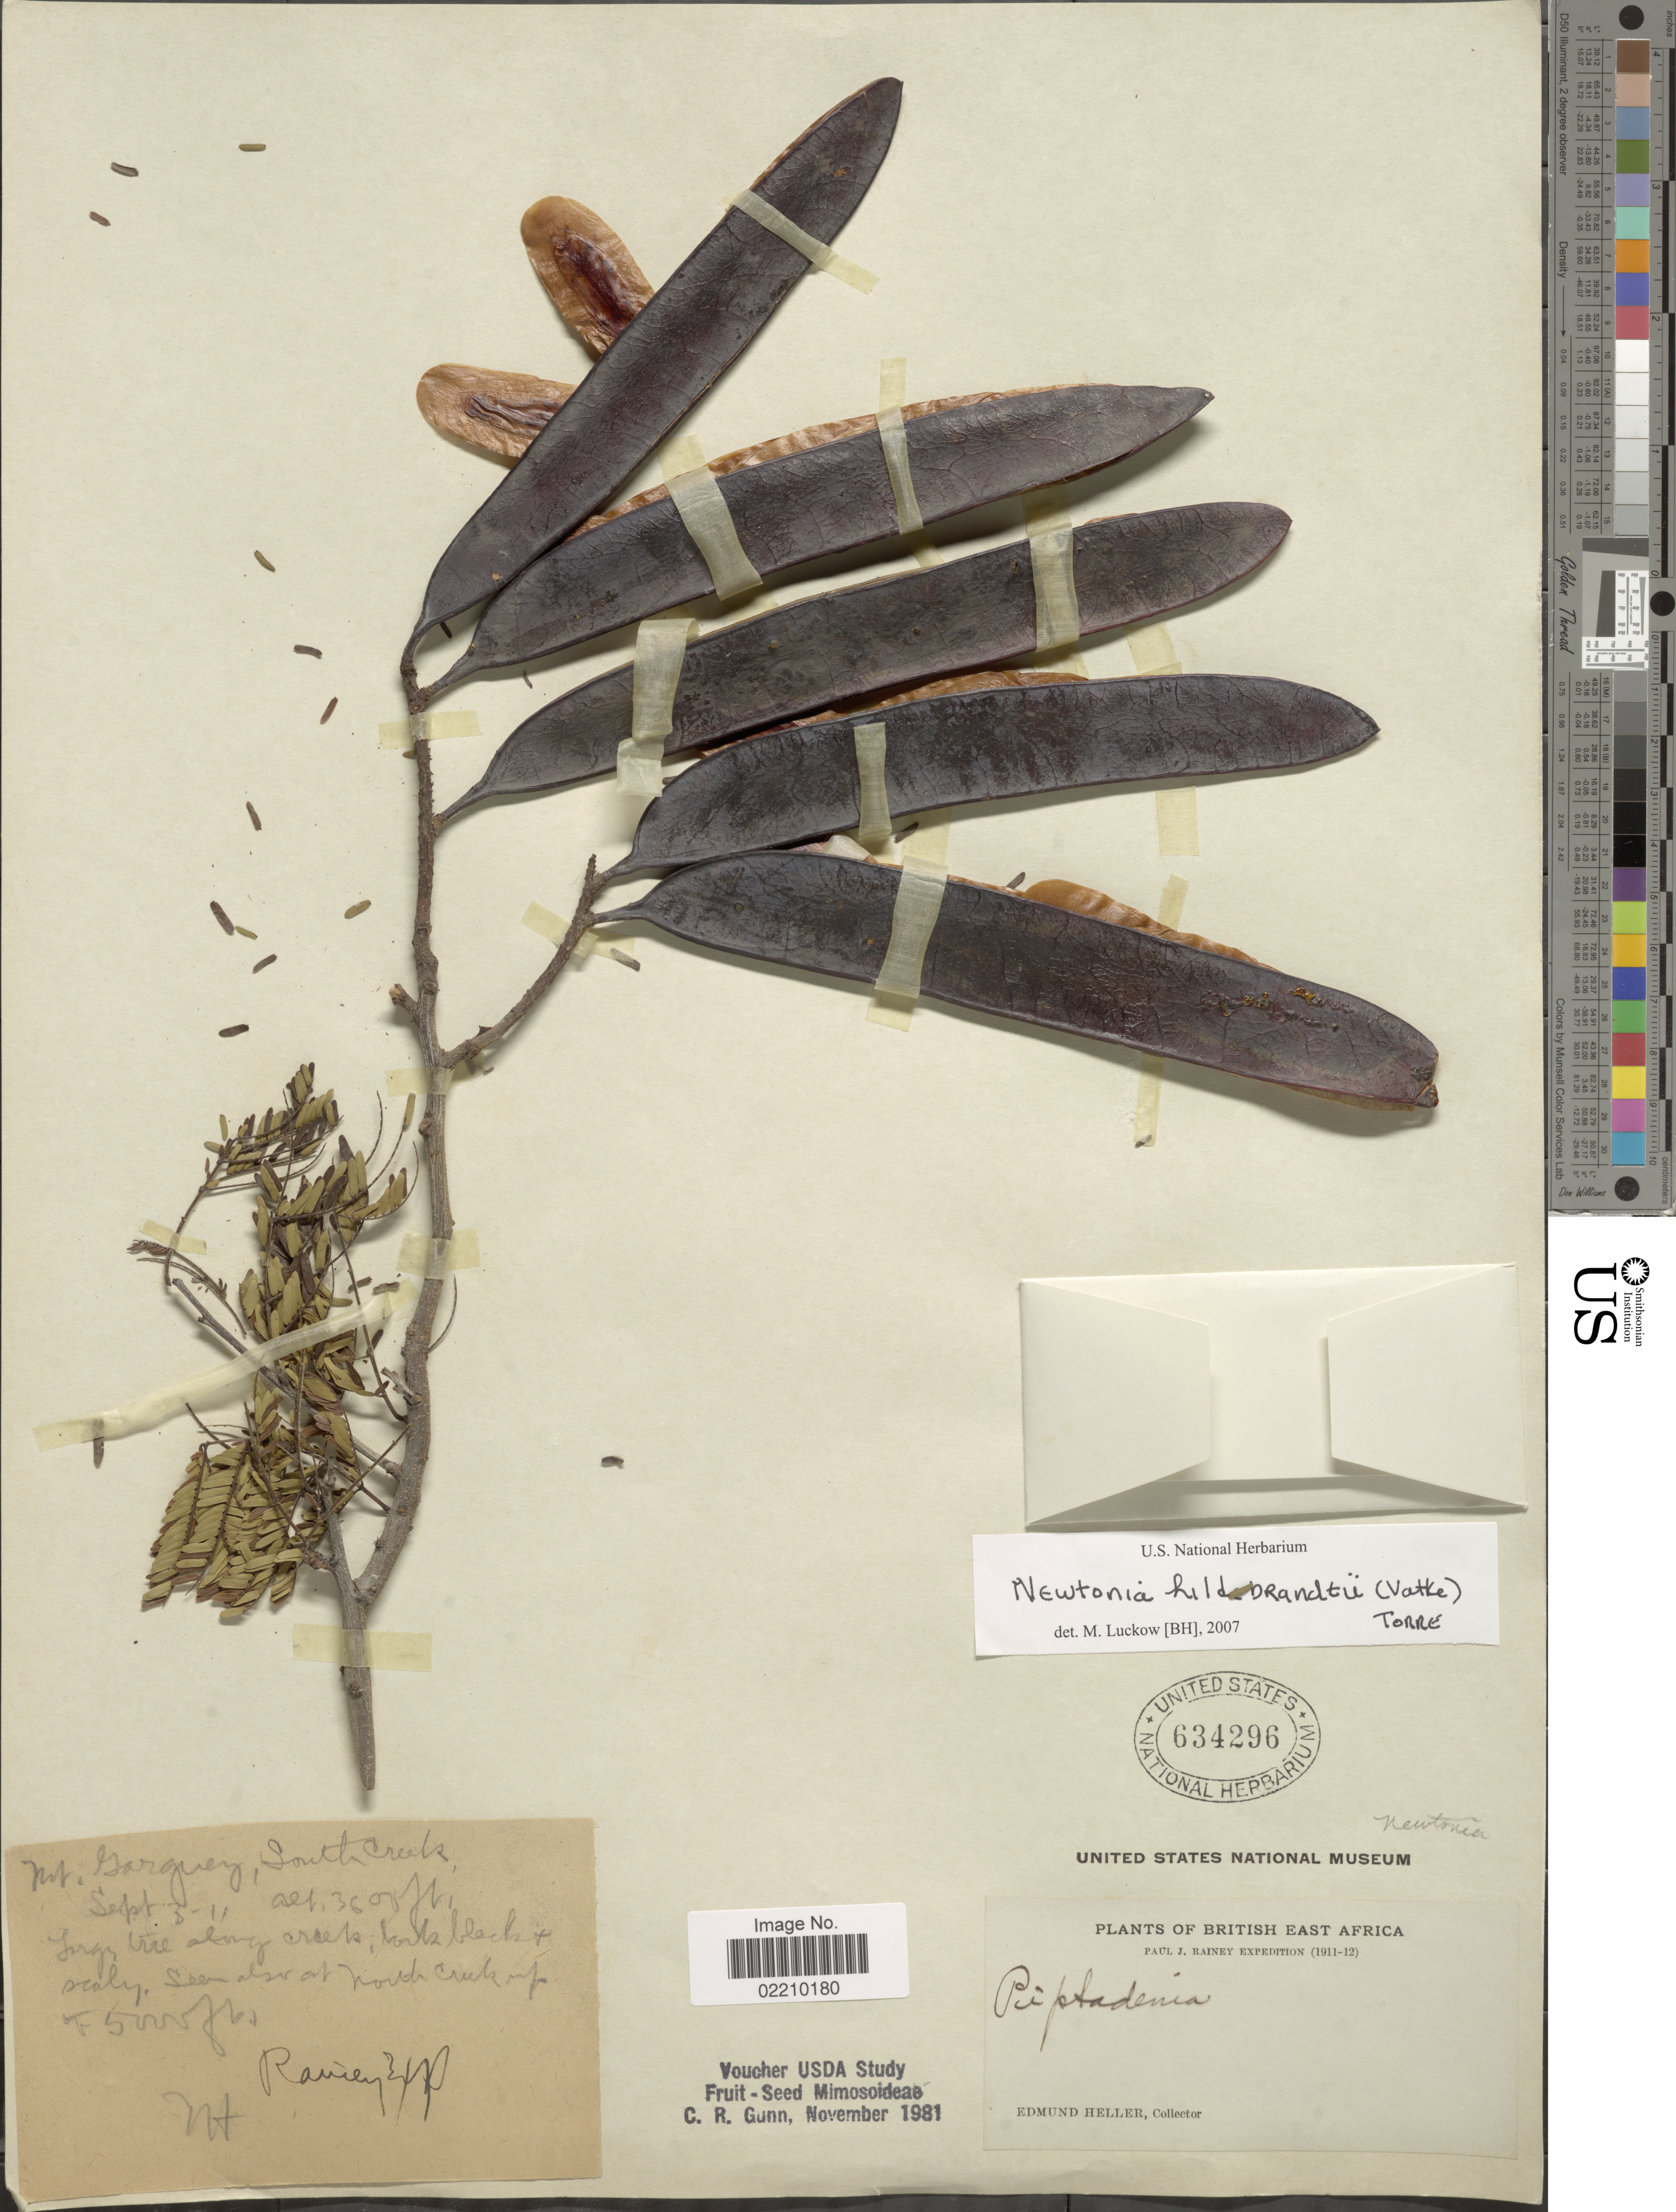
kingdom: Plantae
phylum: Tracheophyta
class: Magnoliopsida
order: Fabales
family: Fabaceae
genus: Newtonia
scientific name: Newtonia hildebrandtii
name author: (Vatke) Torre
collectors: E. Heller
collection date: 1911-09-03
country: Kenya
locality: British East Africa, Mt. Garaguez, South Creek [interpreted]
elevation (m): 1097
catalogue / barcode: US 634296